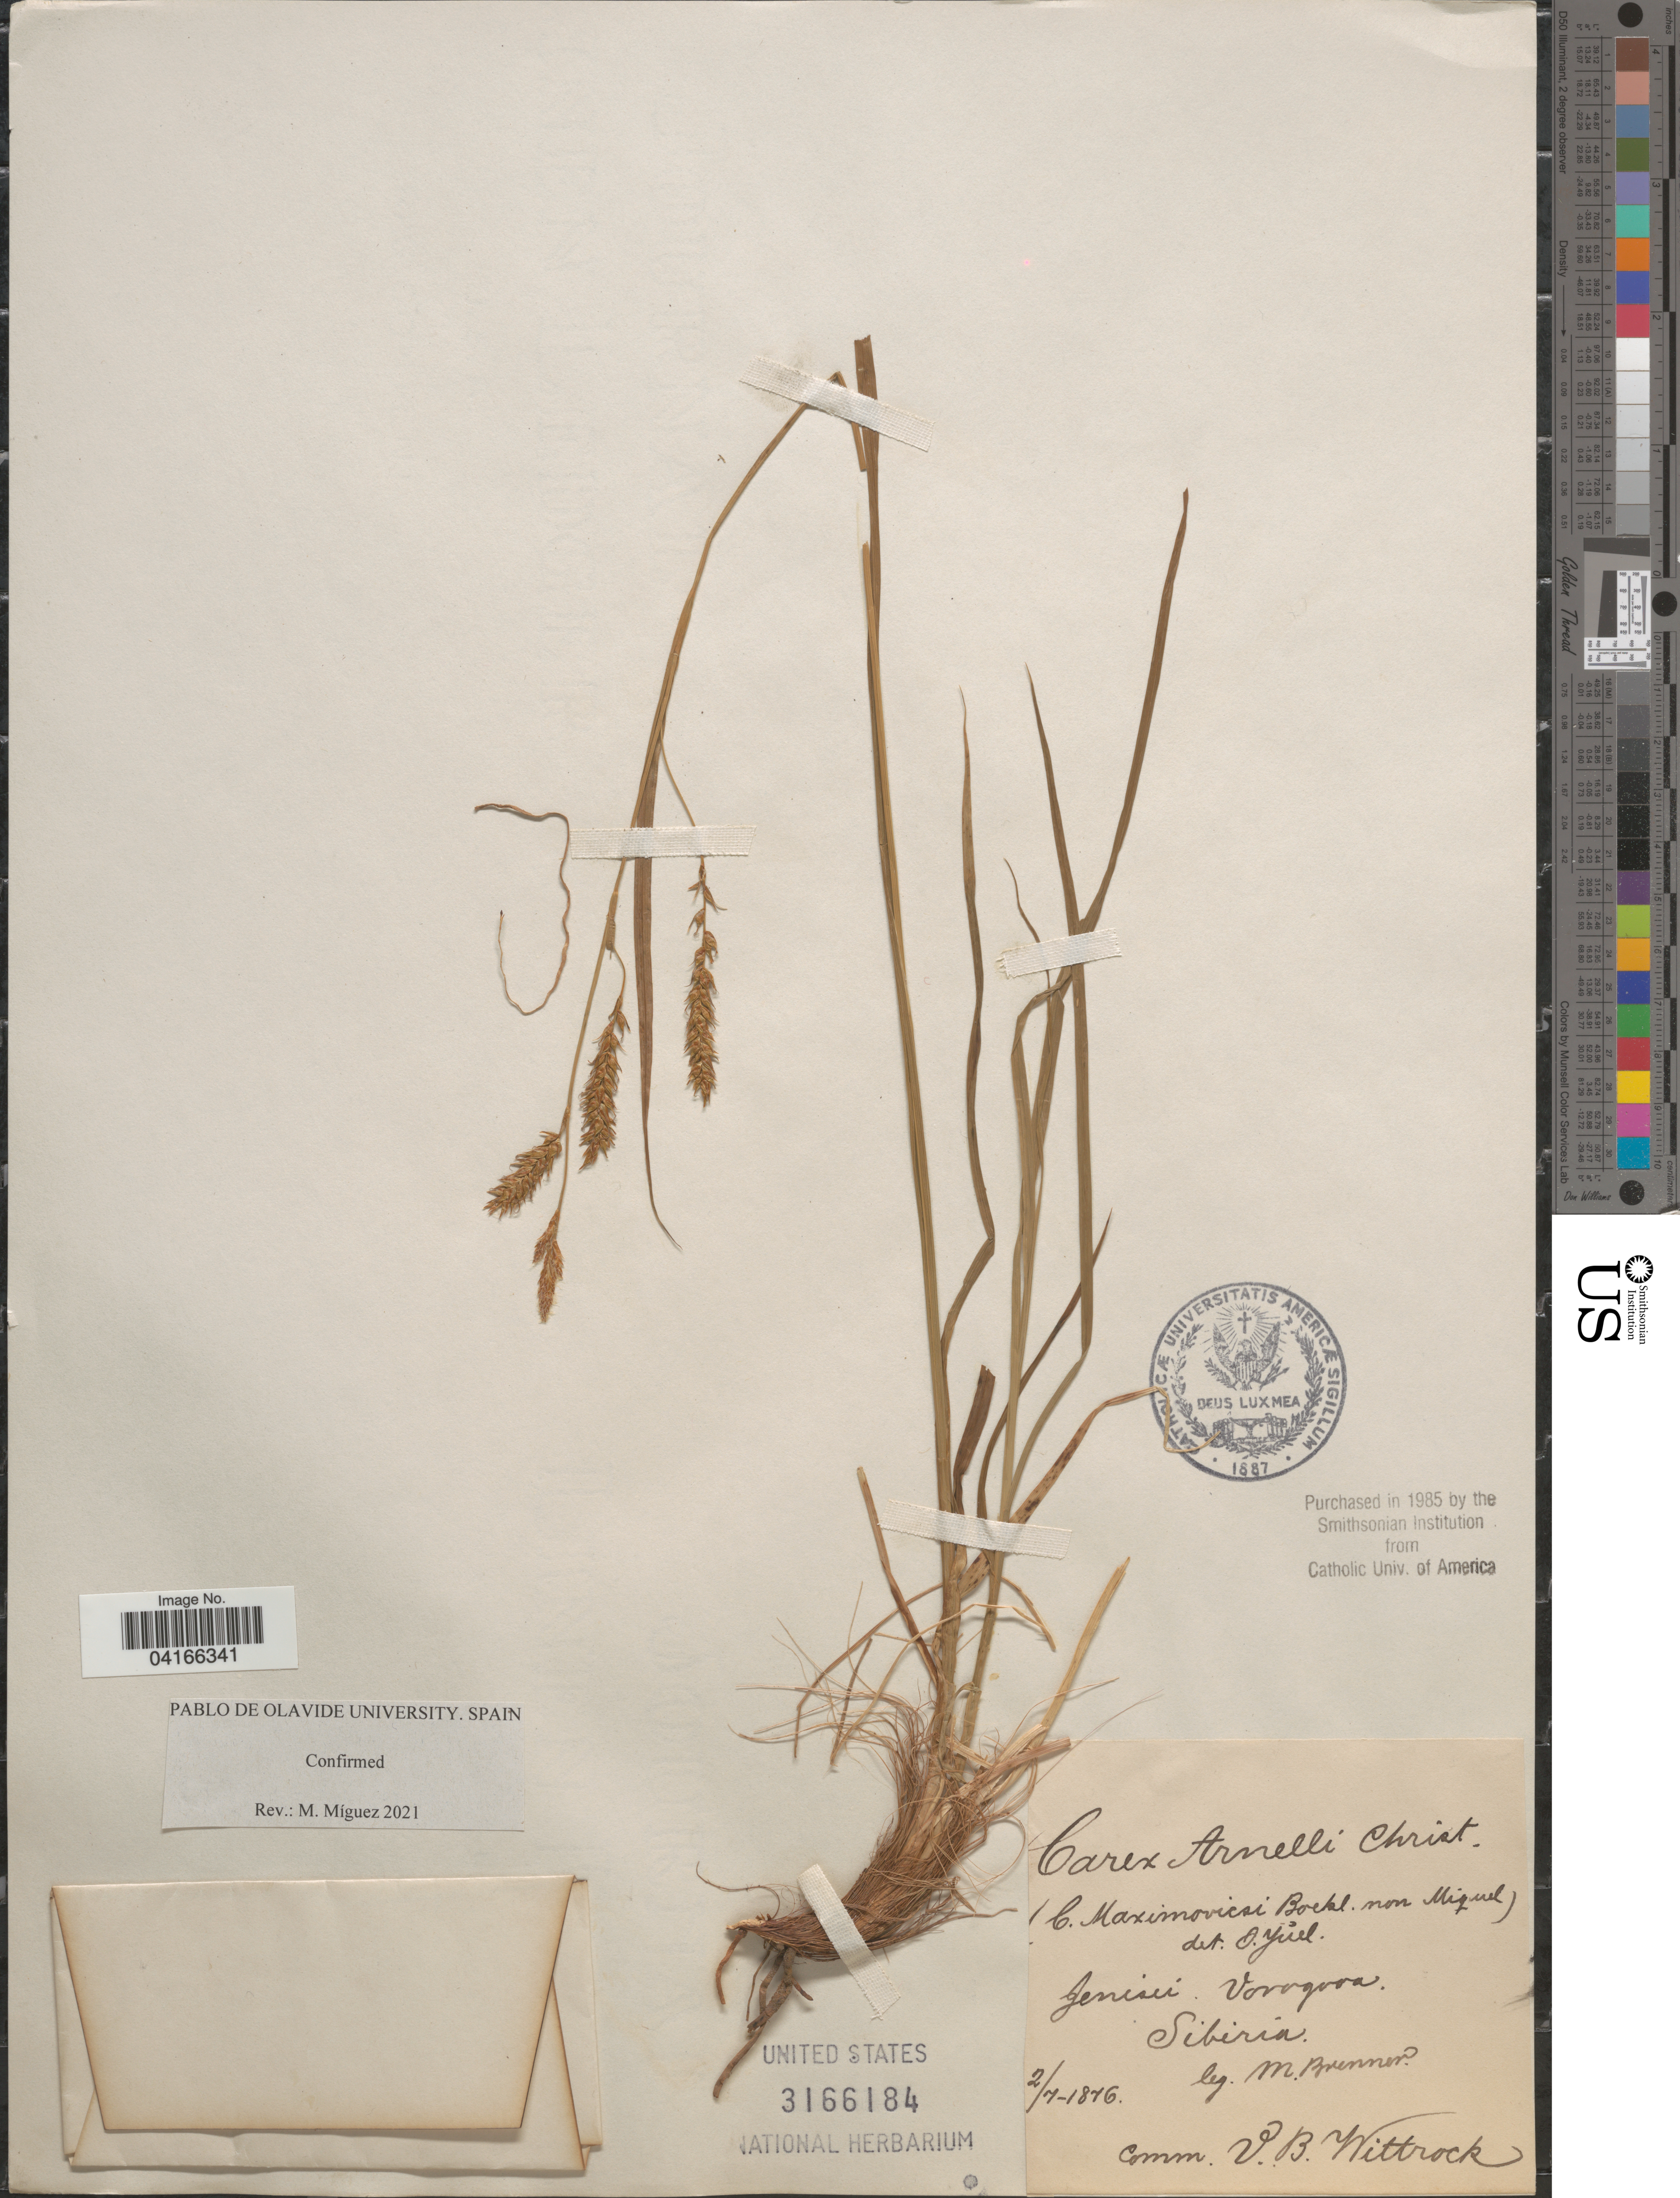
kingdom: Plantae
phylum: Tracheophyta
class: Liliopsida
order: Poales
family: Cyperaceae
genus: Carex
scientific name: Carex arnellii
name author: Christ ex Scheutz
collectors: M. Brenner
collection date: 1876-07-02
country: Russian Federation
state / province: Krasnoyarsk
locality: Jenisei. Vorogovo. Siberia.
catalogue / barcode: US 3166184